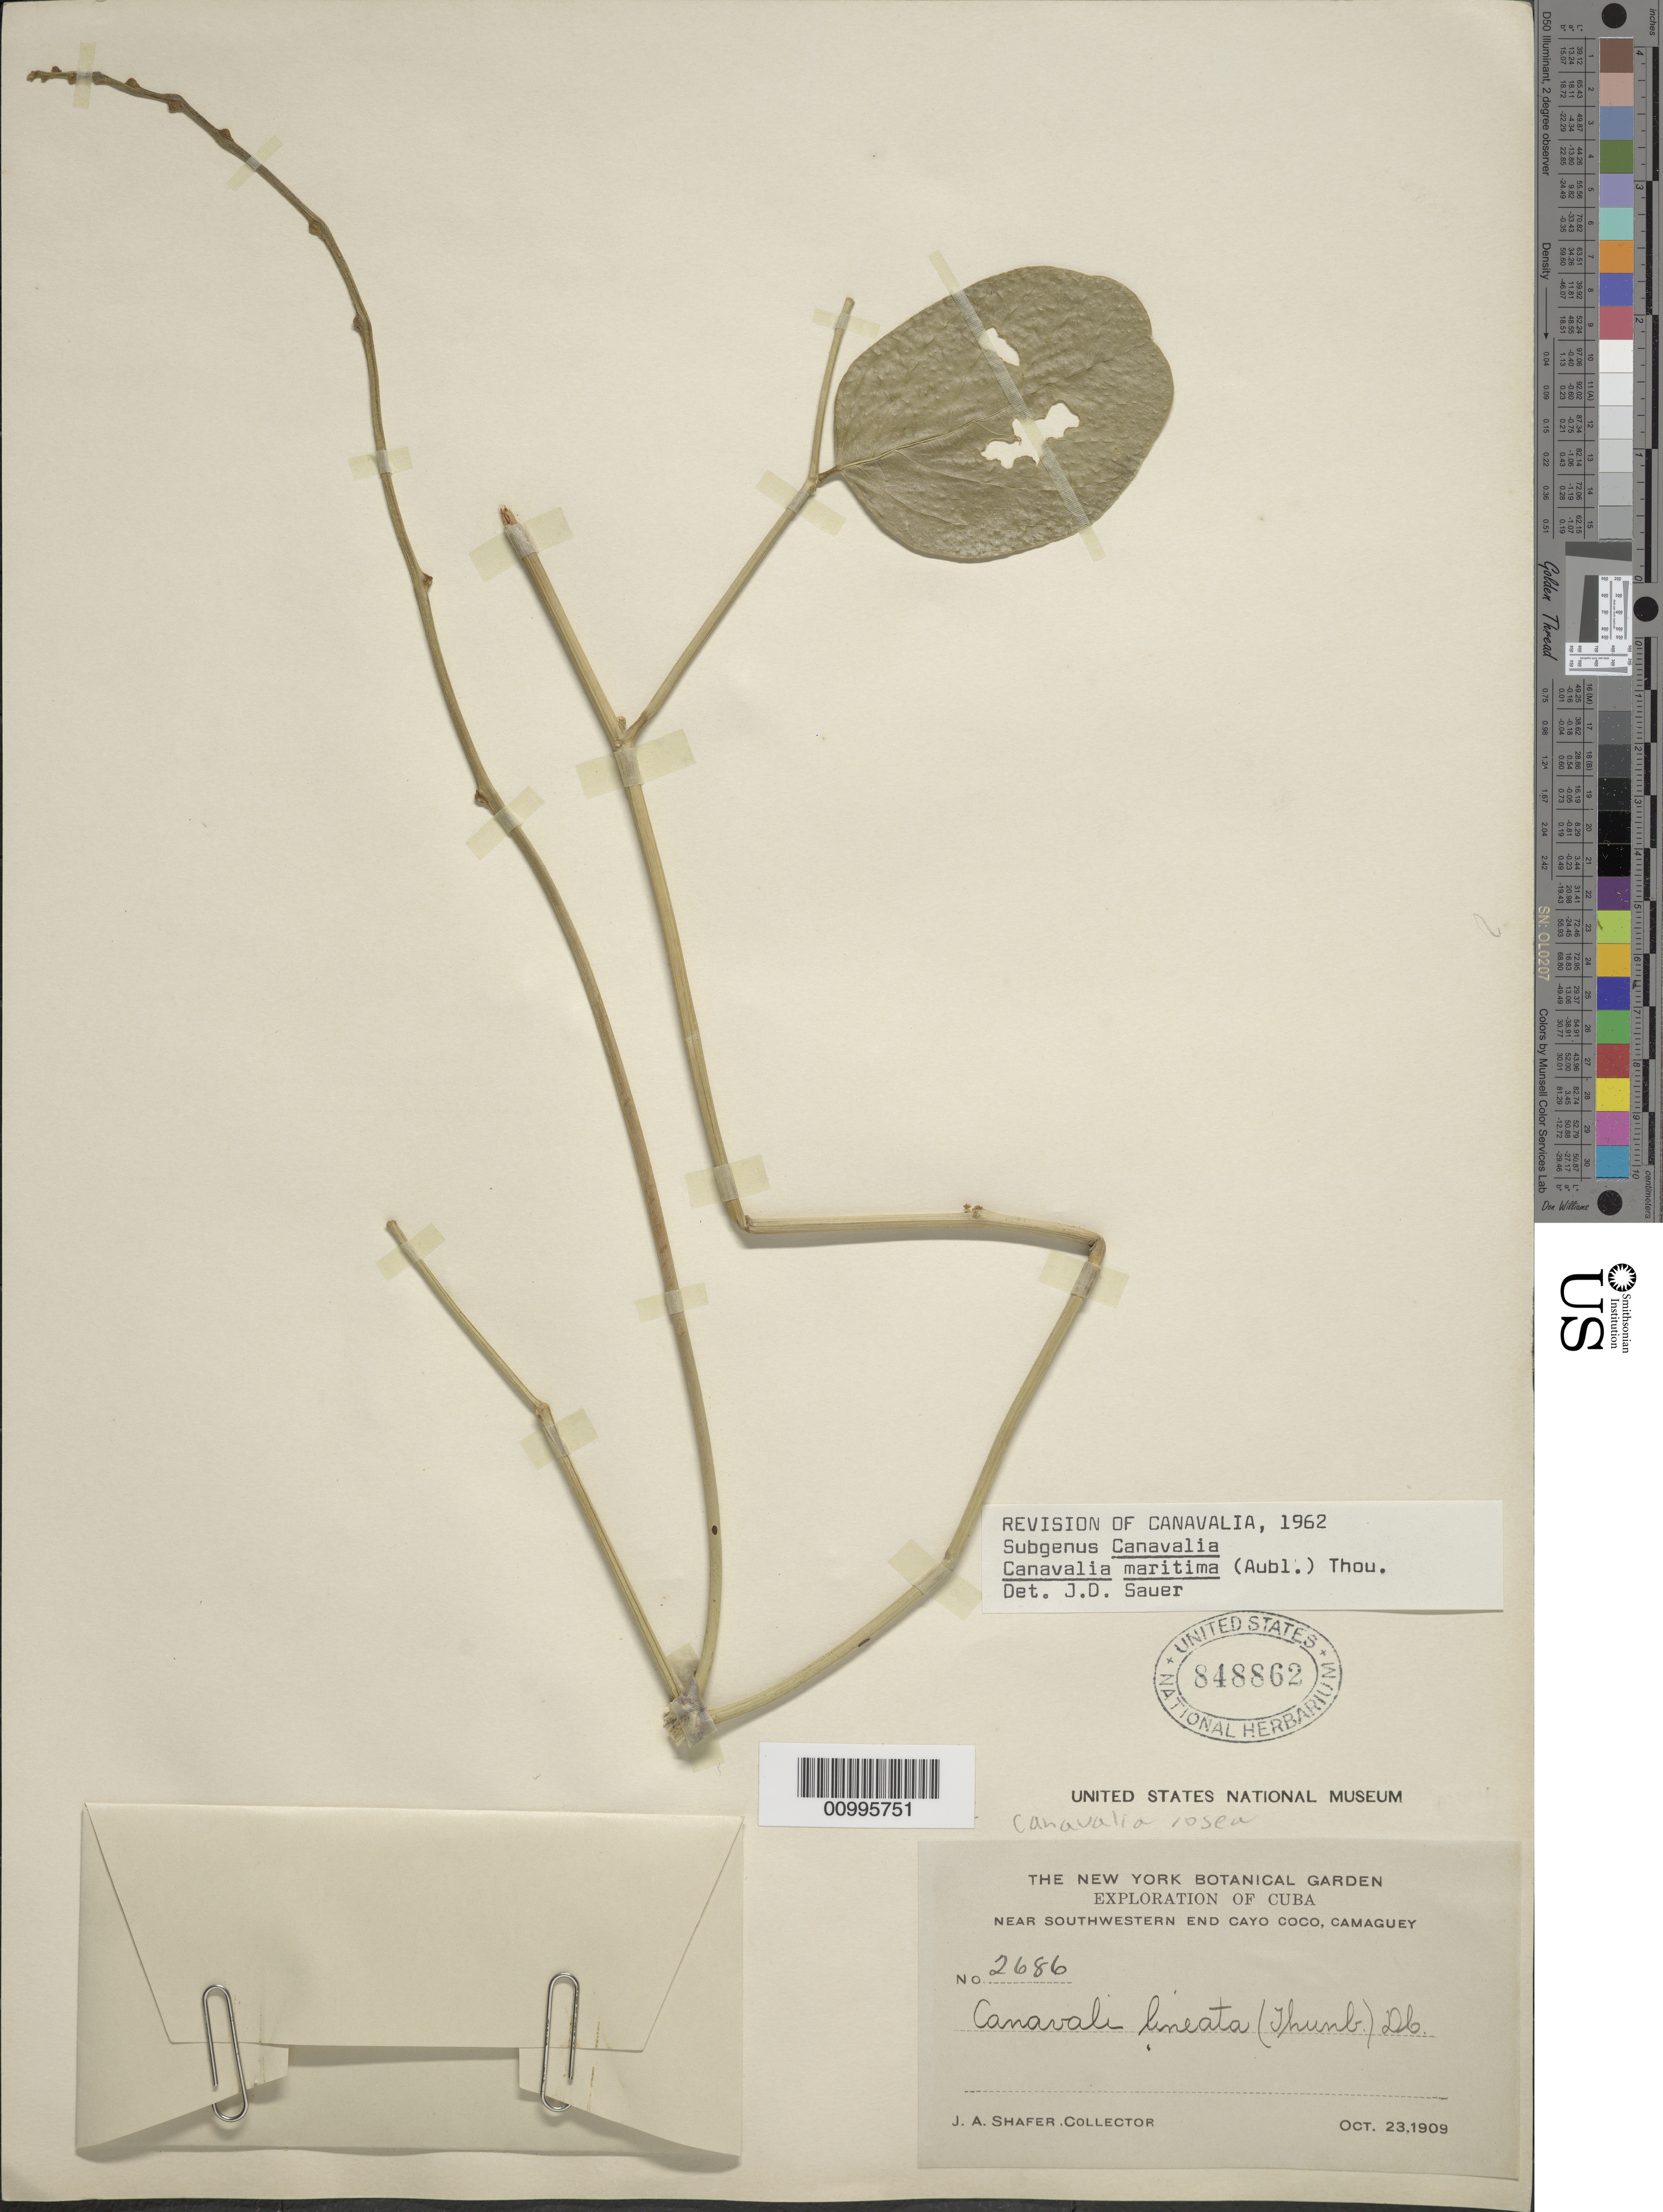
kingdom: Plantae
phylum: Tracheophyta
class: Magnoliopsida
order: Fabales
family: Fabaceae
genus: Canavalia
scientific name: Canavalia rosea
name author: (Sw.) DC.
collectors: J. A. Shafer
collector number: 2686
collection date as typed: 23 Oct 1909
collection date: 1909-10-23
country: Cuba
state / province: Camagüey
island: Cuba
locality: Near southwestern end Cayo Coco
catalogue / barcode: US 848862